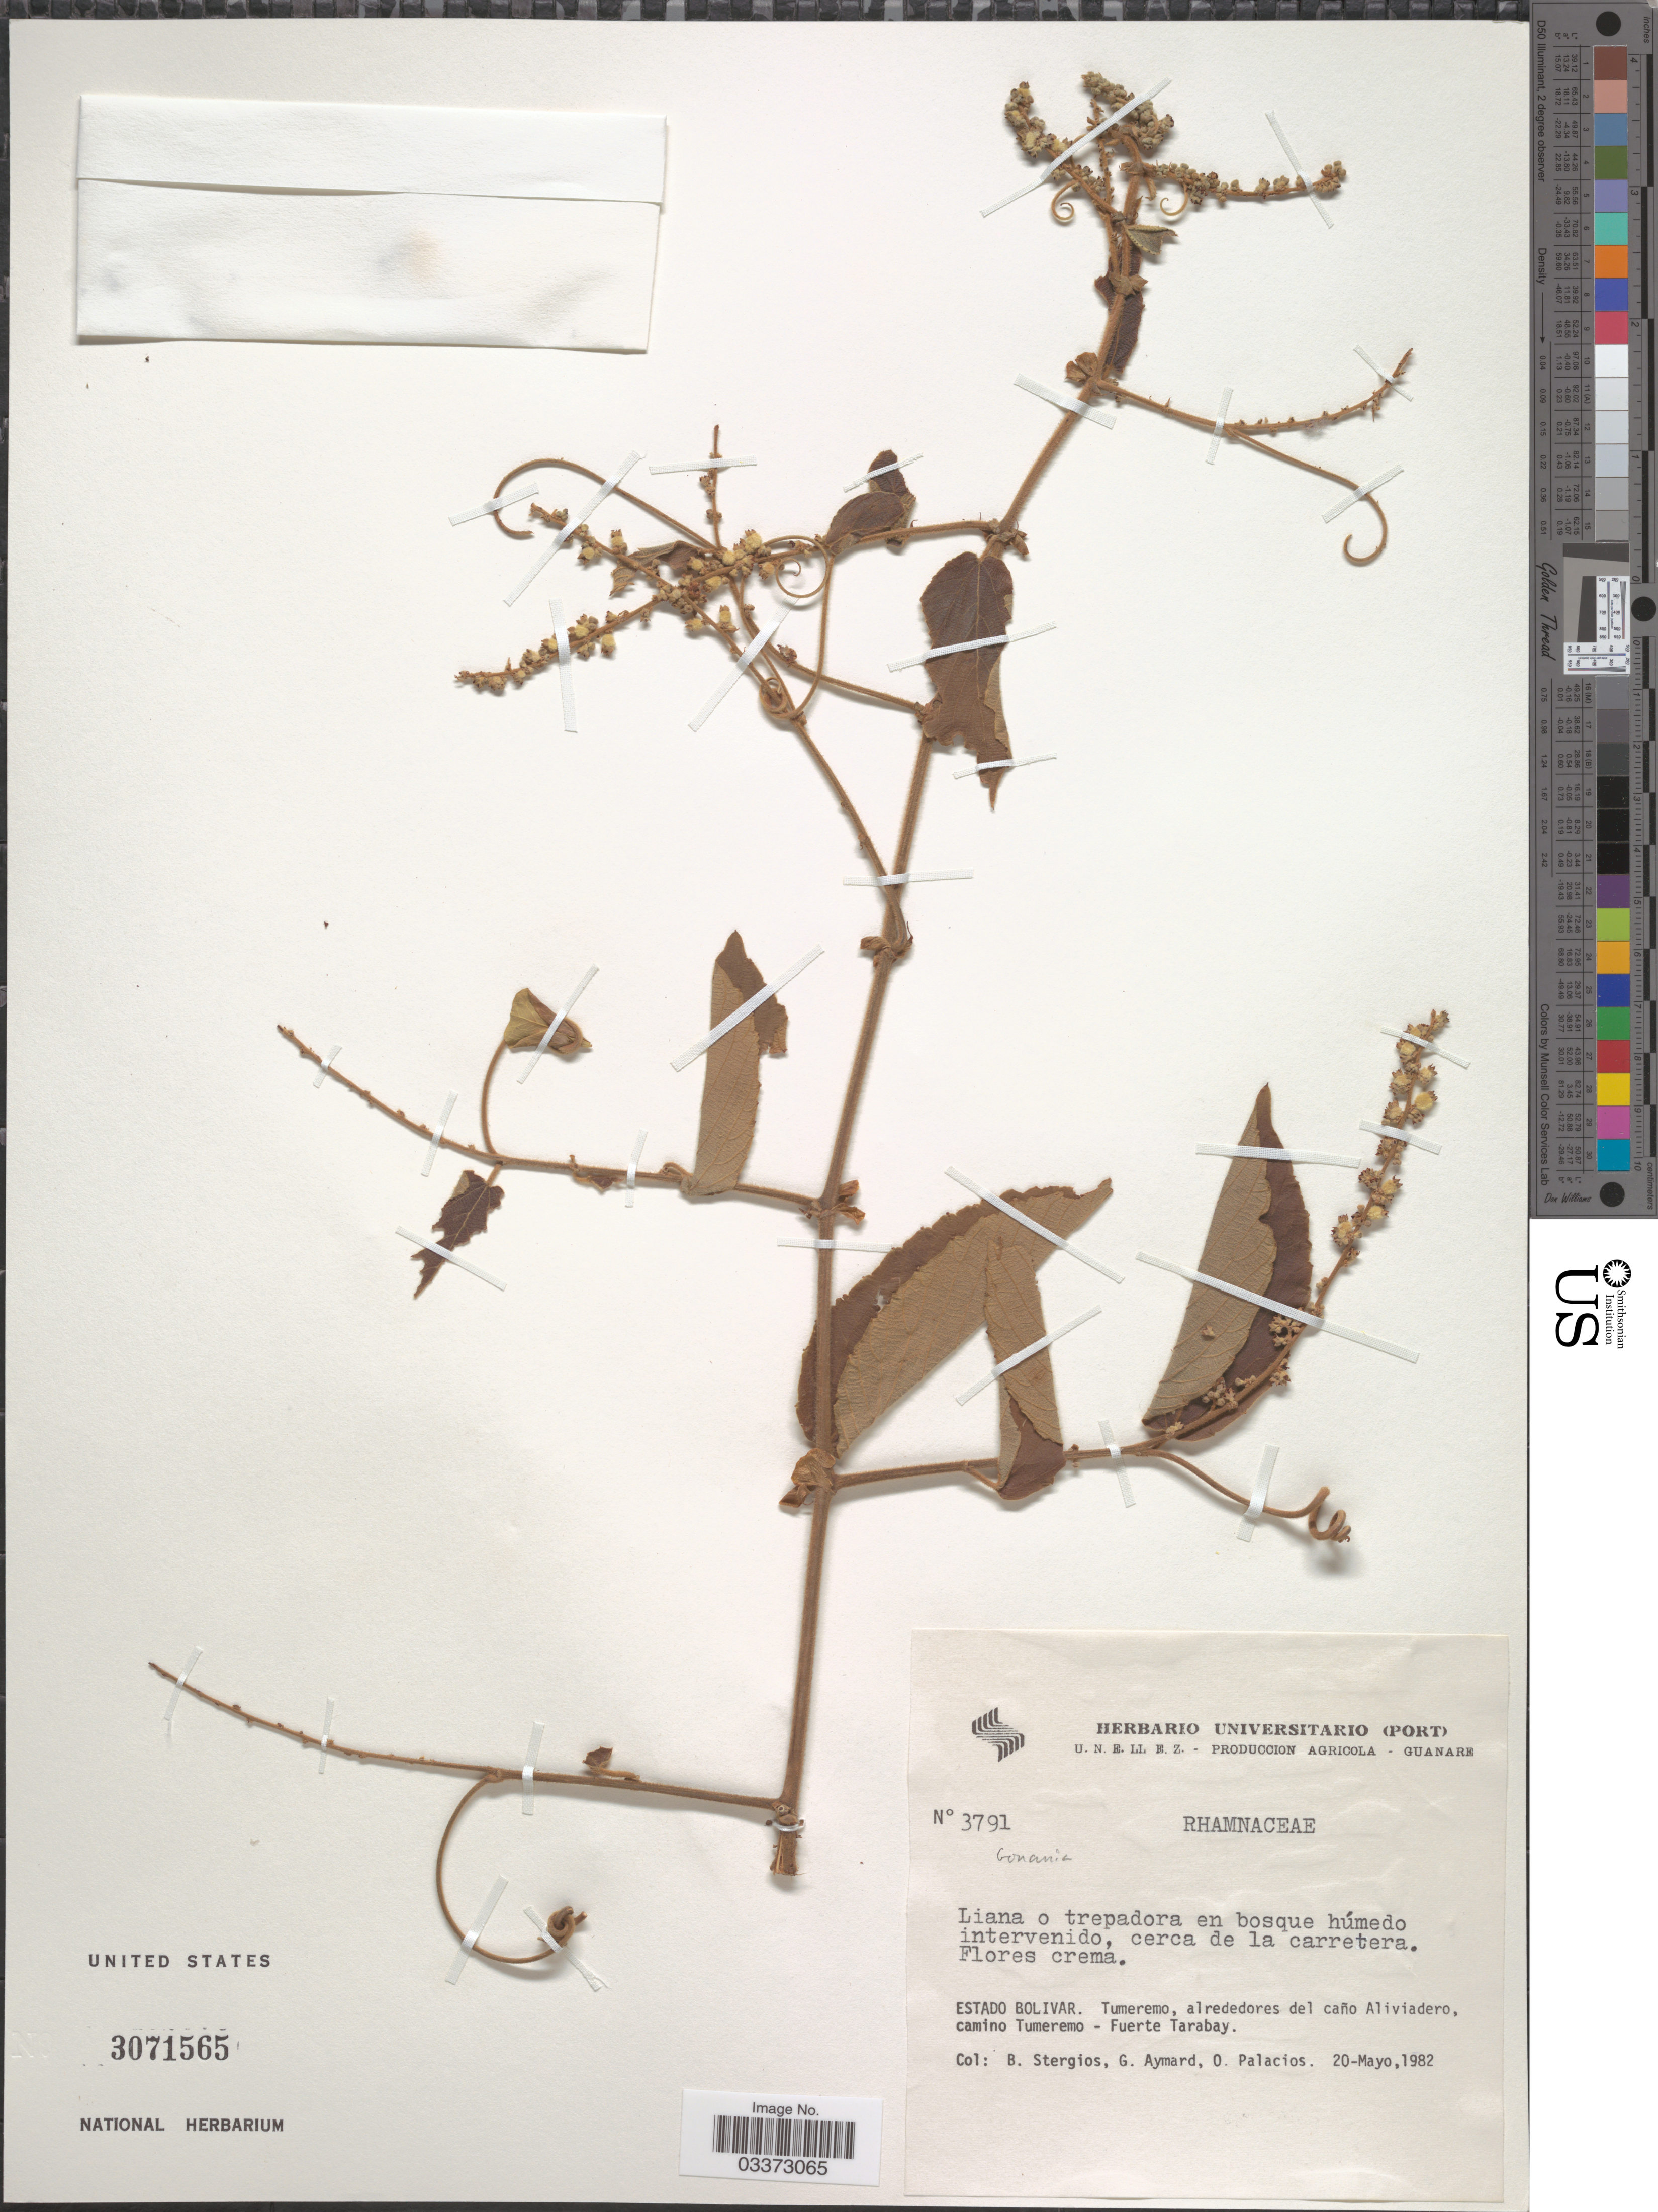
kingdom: Plantae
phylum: Tracheophyta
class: Magnoliopsida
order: Rosales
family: Rhamnaceae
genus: Gouania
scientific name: Gouania velutina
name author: Reissek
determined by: Figueira, Mauricio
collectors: B. G. Stergios, G. A. Aymard & O. Palacios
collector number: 3791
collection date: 1982-05-20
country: Venezuela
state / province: Bolivar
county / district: Sifontes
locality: Tumeremo, Caño Aliviadero, Fuerte Tarabay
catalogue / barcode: US 3071565